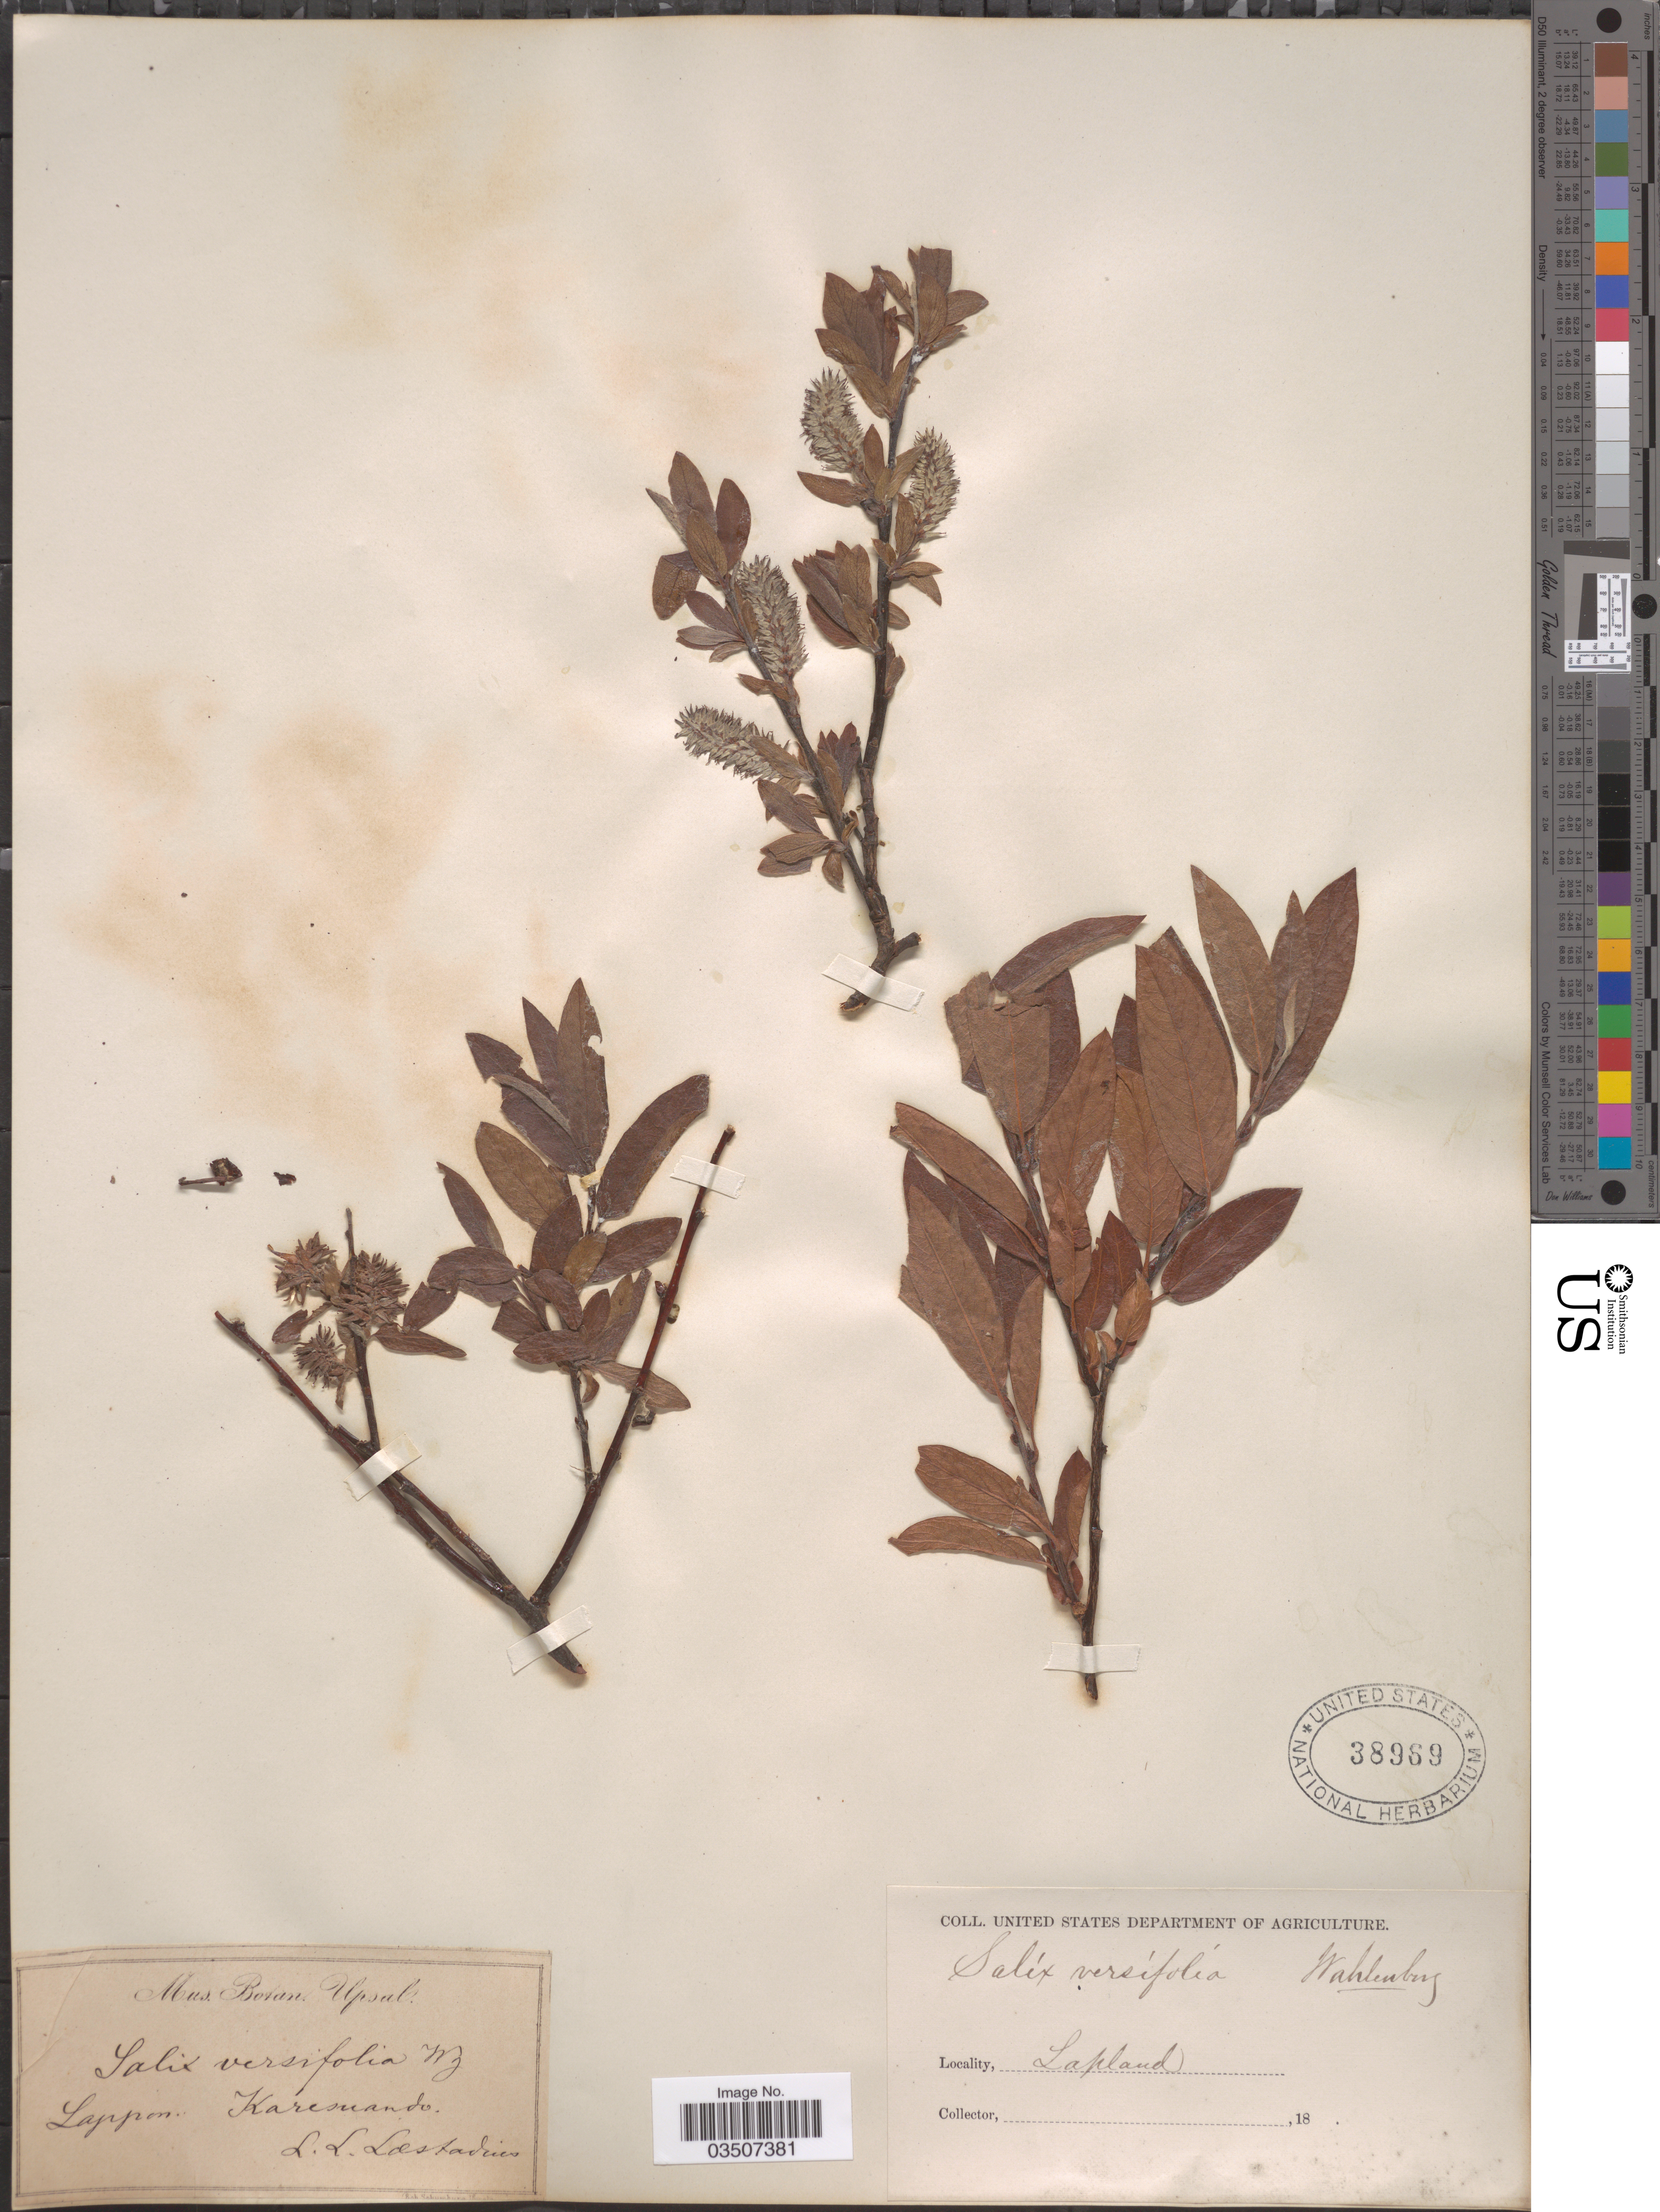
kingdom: Plantae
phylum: Tracheophyta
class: Magnoliopsida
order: Malpighiales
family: Salicaceae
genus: Salix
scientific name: Salix versifolia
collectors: L. L. Laestadius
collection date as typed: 18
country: Sweden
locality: Lappon. Karesuando. Lapland.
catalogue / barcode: US 38969